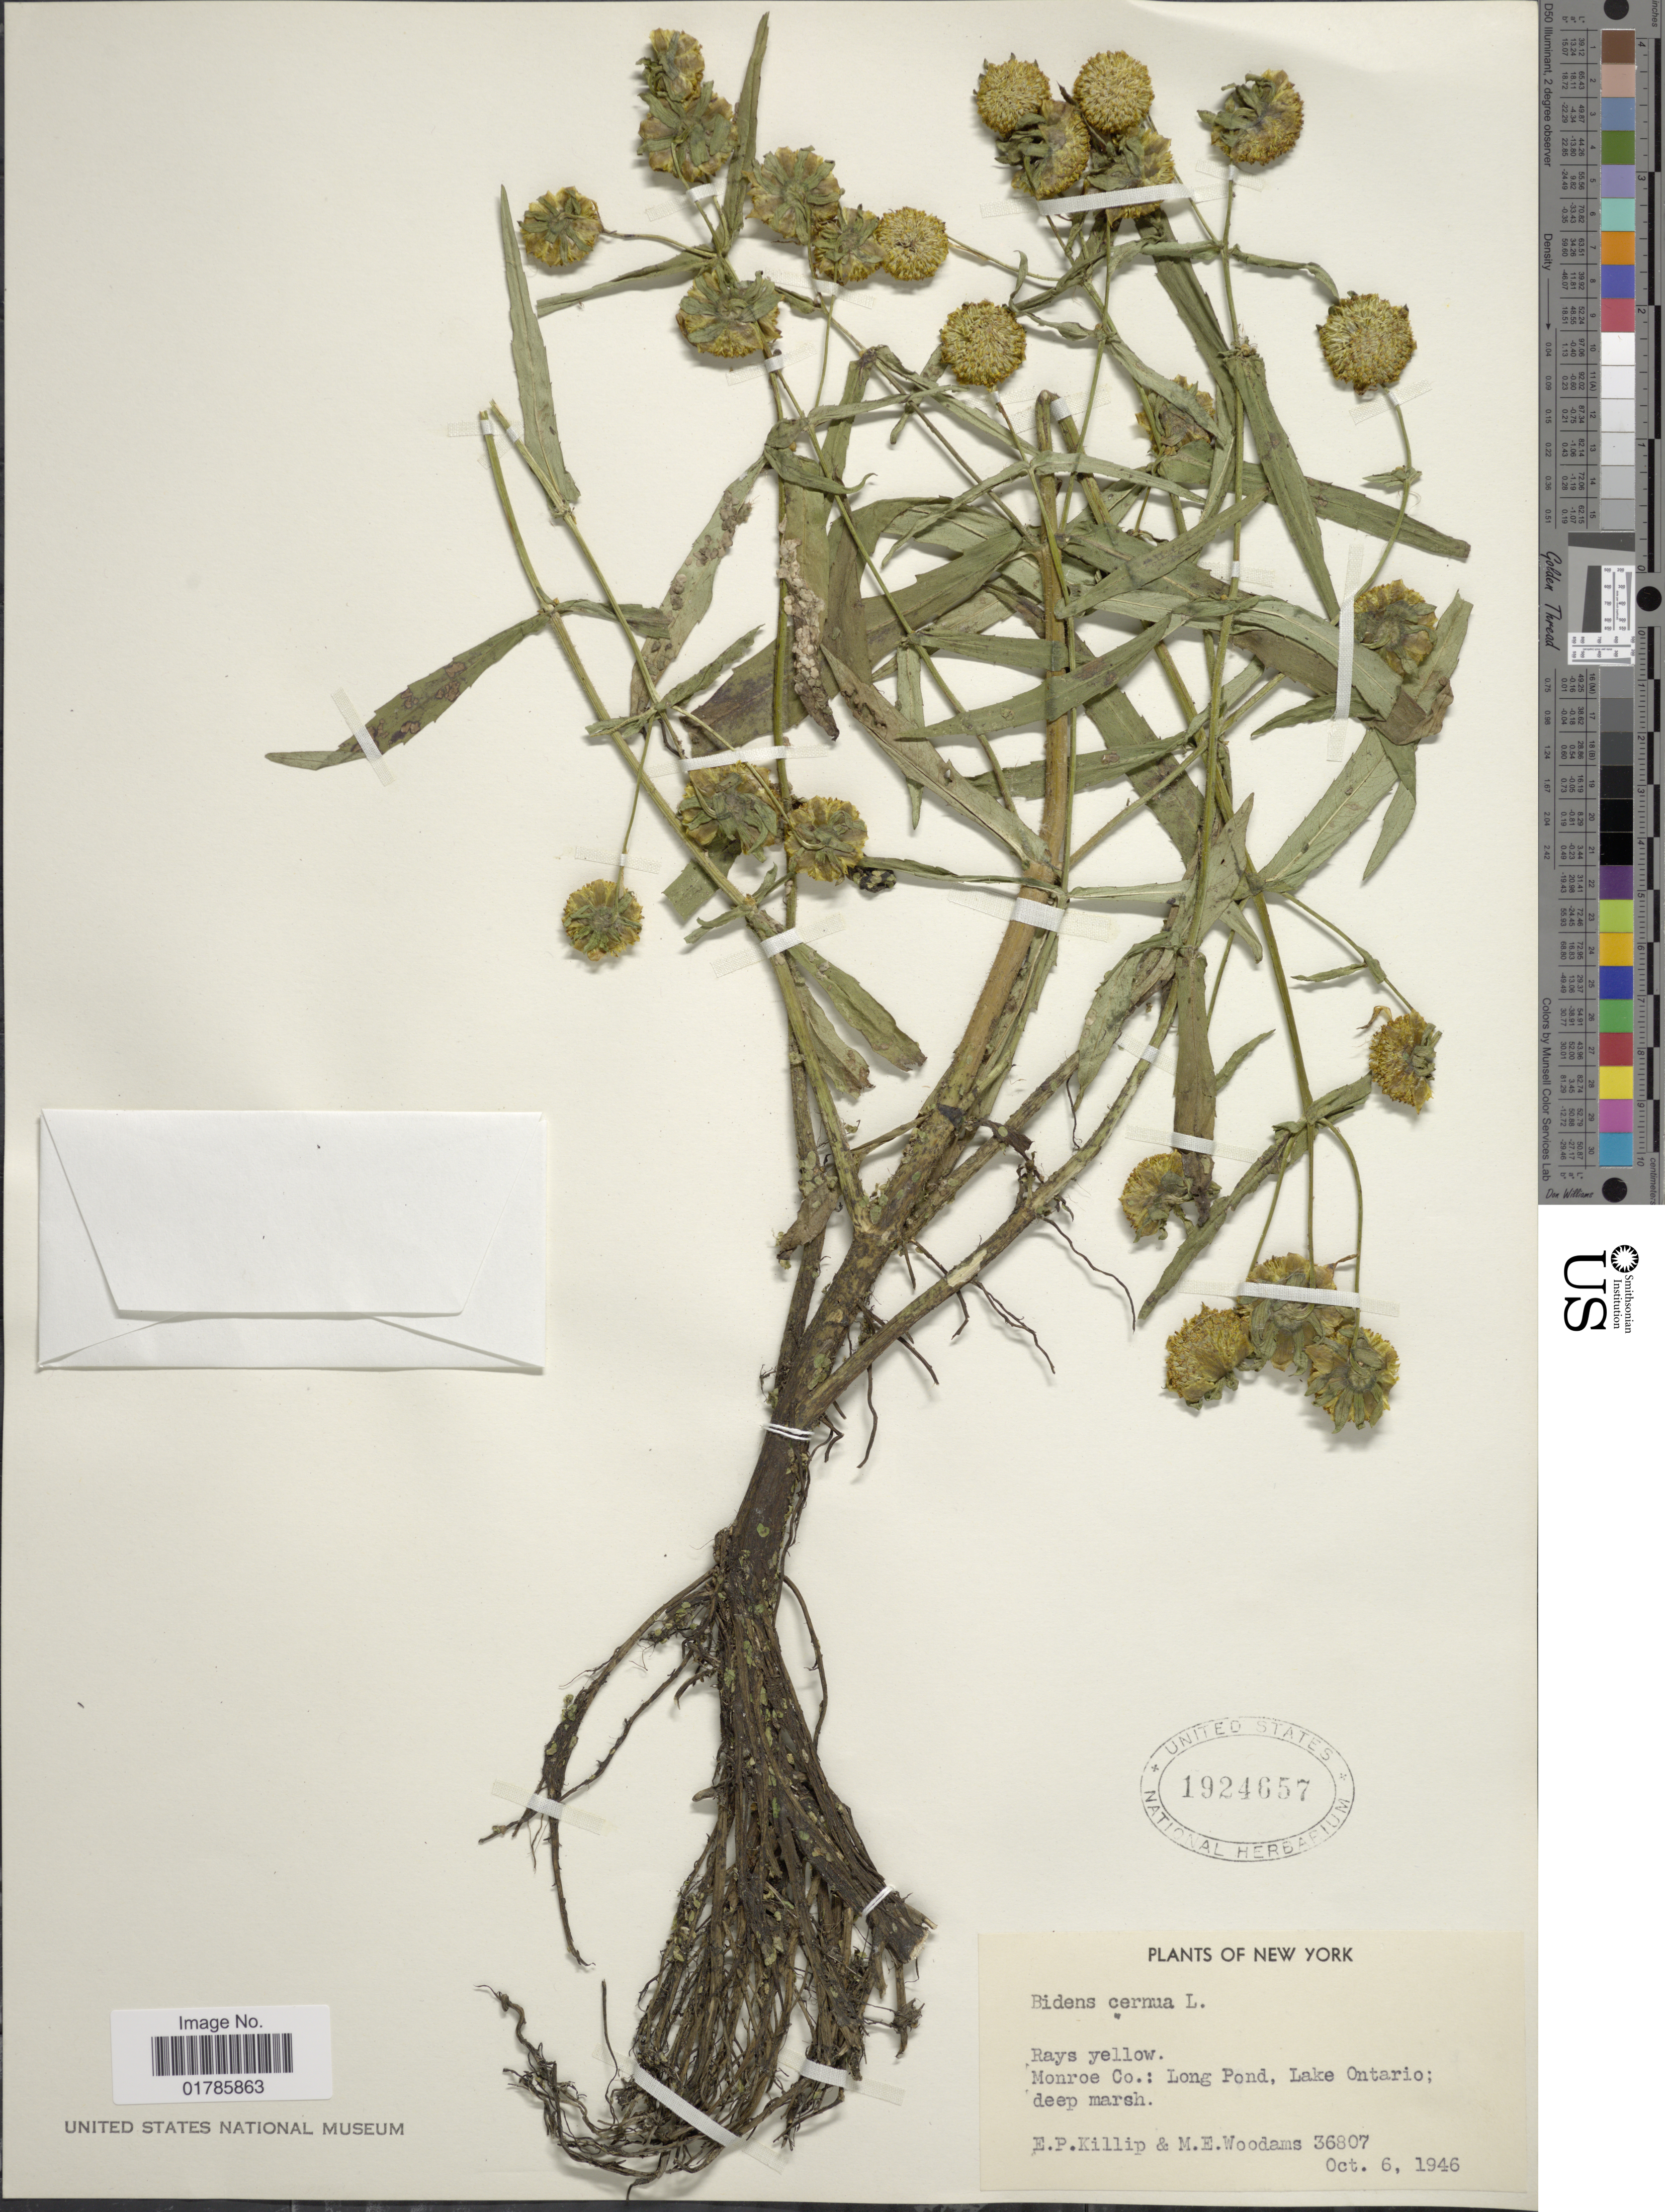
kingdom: Plantae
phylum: Tracheophyta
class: Magnoliopsida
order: Asterales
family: Asteraceae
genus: Bidens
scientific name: Bidens cernua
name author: L.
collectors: E. P. Killip & M. Woodams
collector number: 36807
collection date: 1946-10-06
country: United States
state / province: New York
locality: Monroe Co.: Long Pond, Lake Ontario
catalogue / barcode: US 1924657